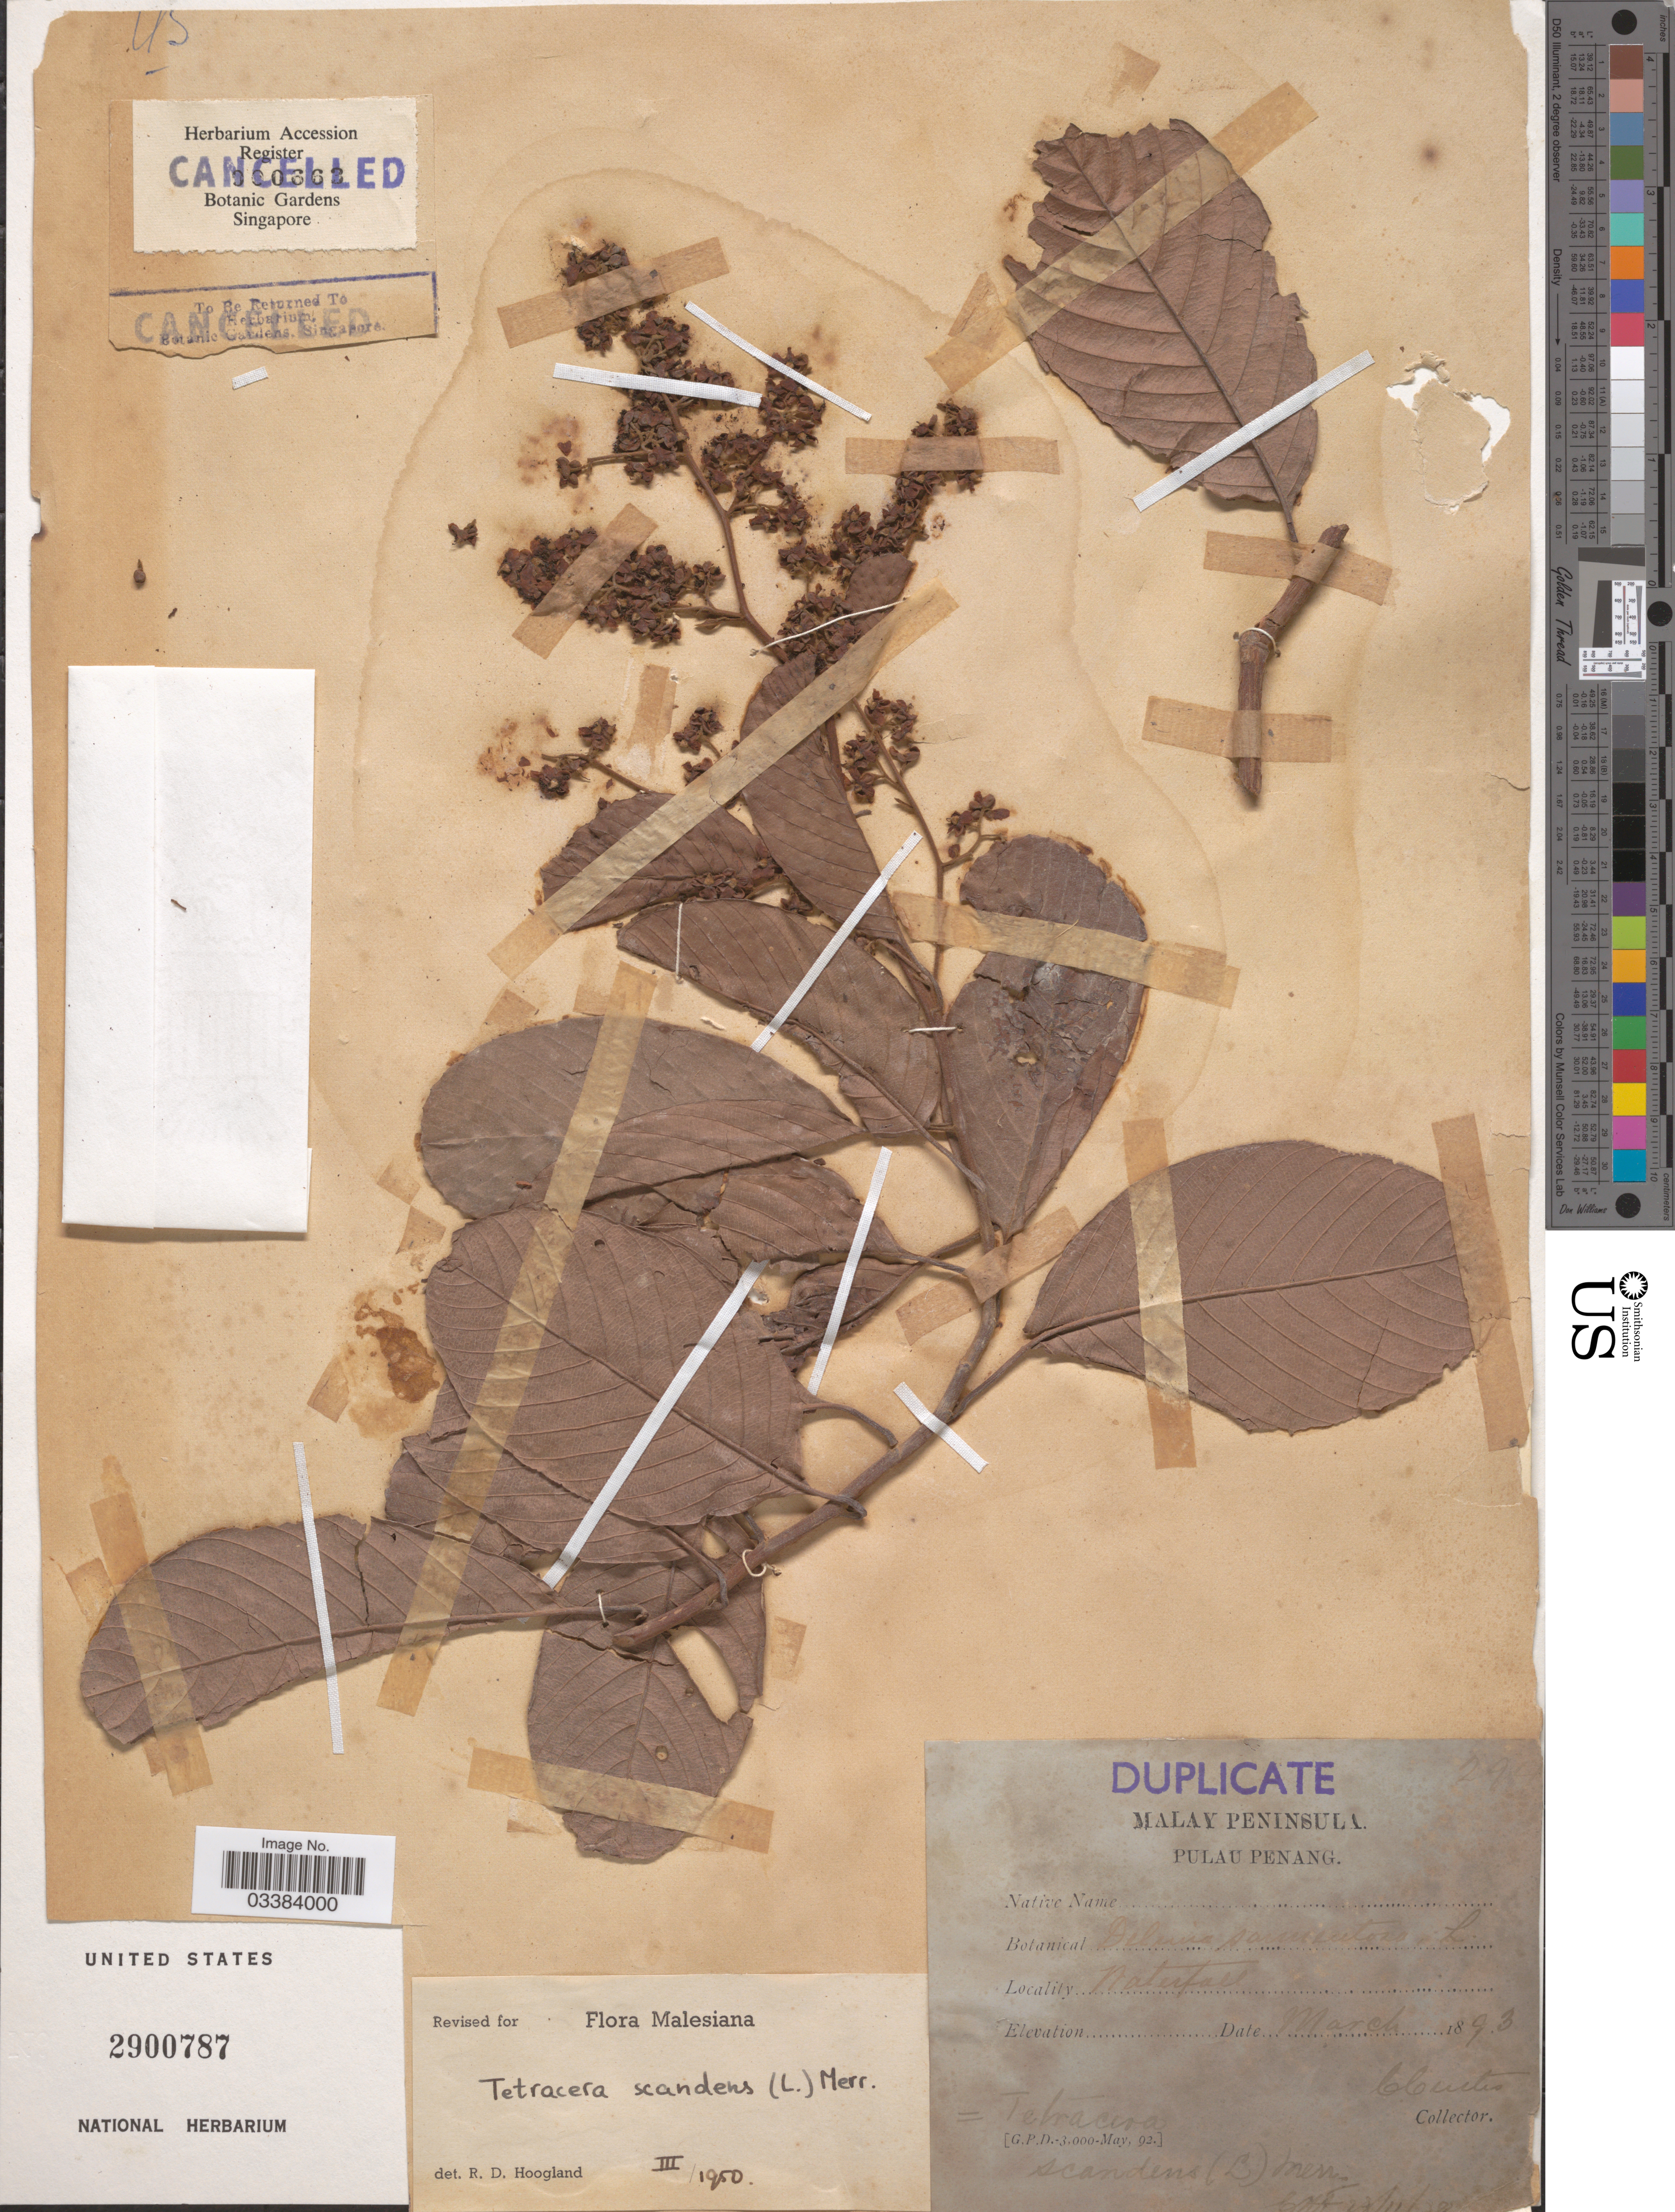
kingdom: Plantae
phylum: Tracheophyta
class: Magnoliopsida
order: Dilleniales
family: Dilleniaceae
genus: Tetracera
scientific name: Tetracera scandens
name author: (L.) Merr.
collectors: C. Curtis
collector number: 294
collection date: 1893-03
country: Malaysia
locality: Malay Peninsula. Pulau Penang. Waterfall.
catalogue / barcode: US 2900787